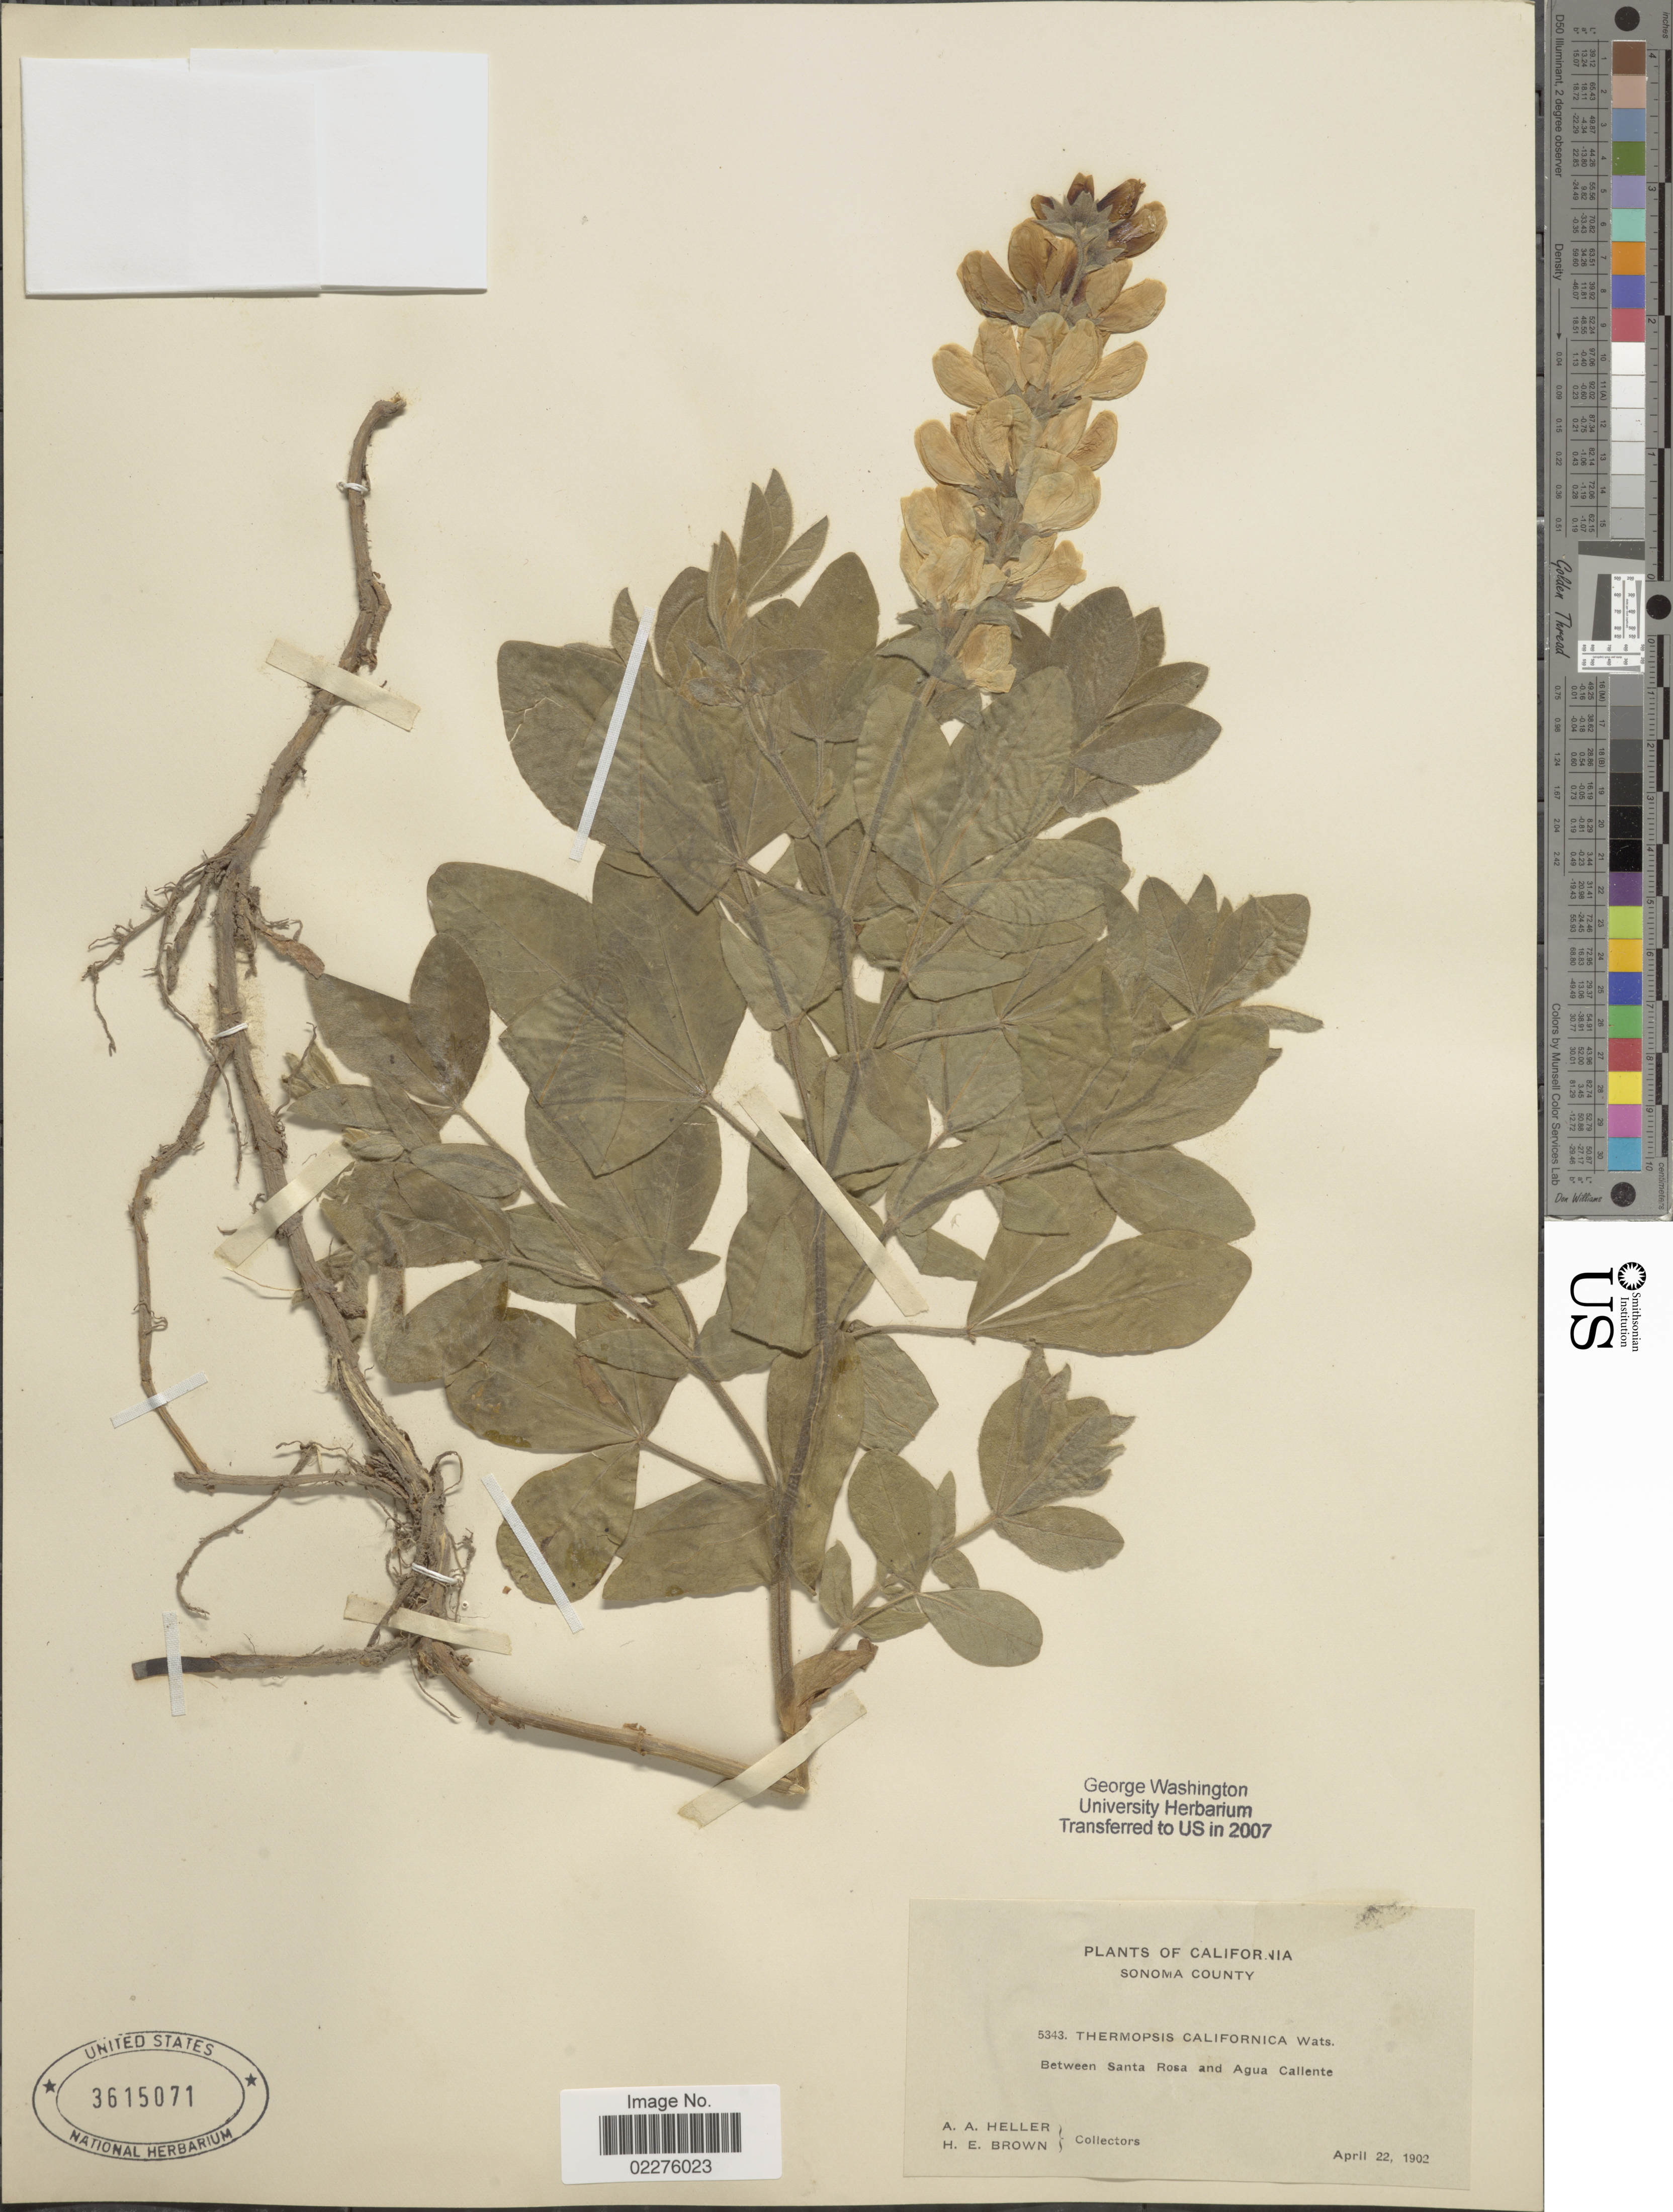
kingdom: Plantae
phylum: Tracheophyta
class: Magnoliopsida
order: Fabales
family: Fabaceae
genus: Thermopsis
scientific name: Thermopsis californica var. californica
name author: S. Watson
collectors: A. A. Heller & H. E. Brown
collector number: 5343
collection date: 1902-04-22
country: United States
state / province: California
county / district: Sonoma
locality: Sonoma County, between Santa Rosa and Agua Callente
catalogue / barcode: US 3615071